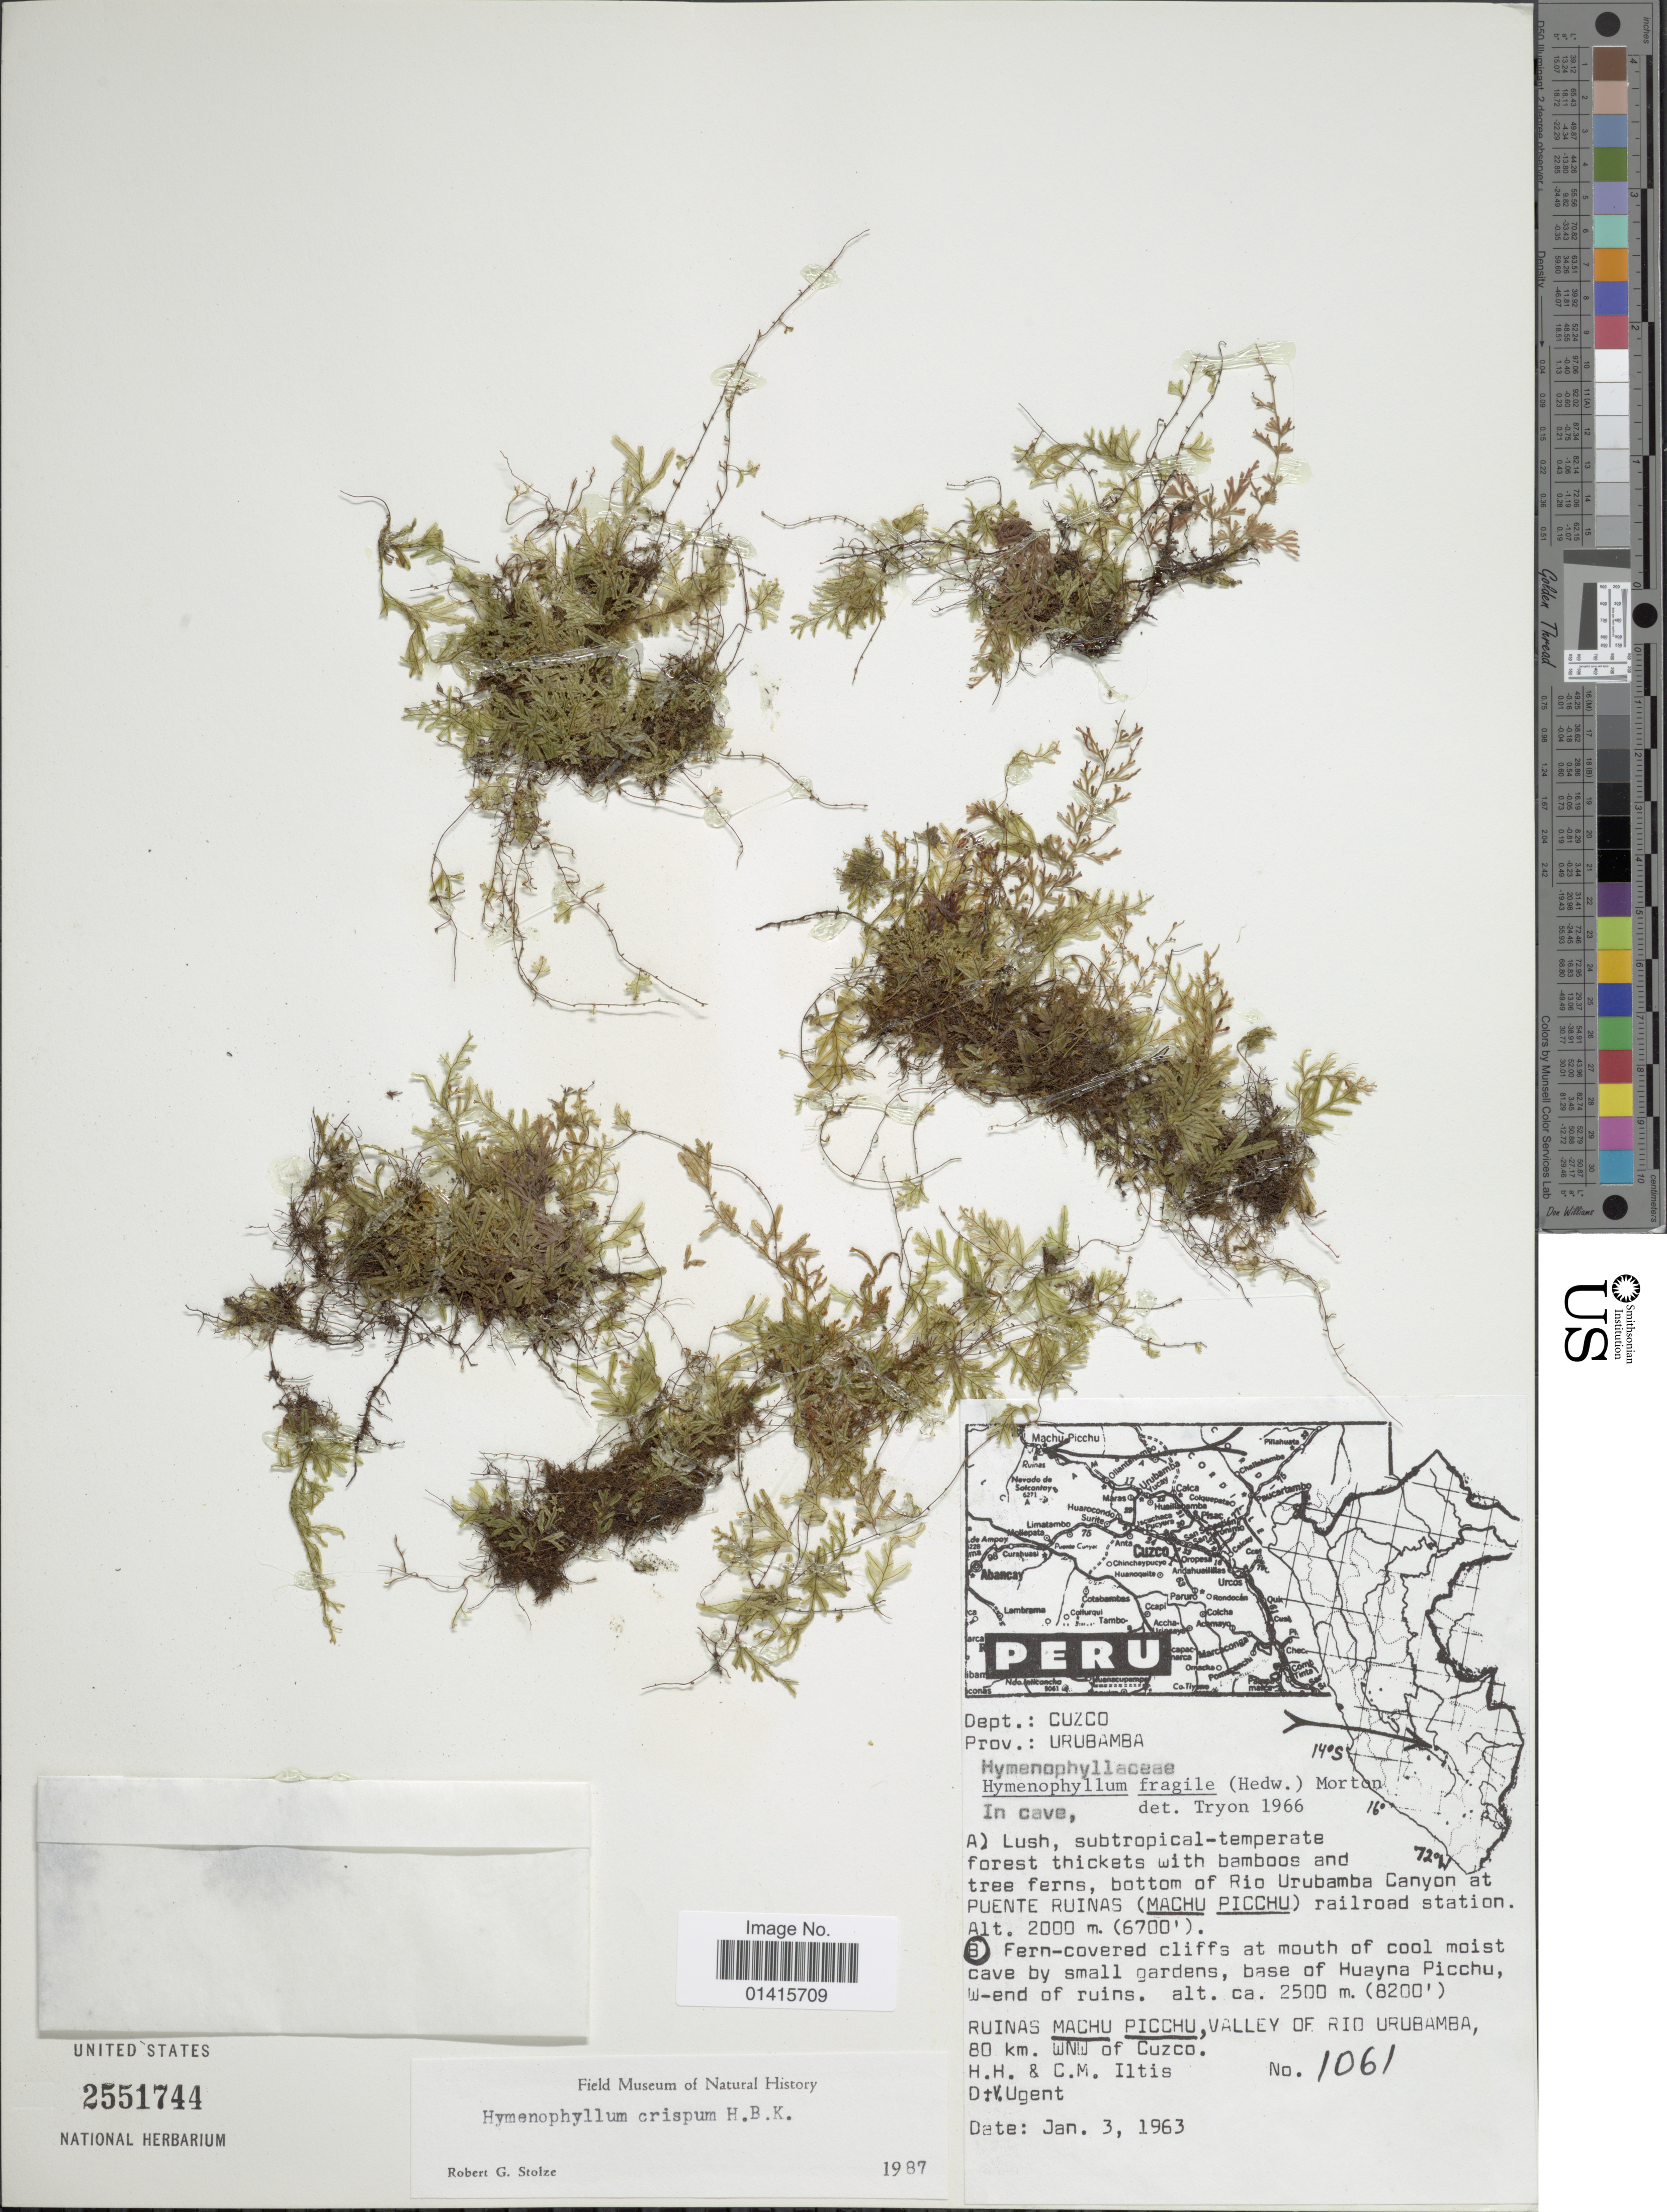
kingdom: Plantae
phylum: Tracheophyta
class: Polypodiopsida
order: Hymenophyllales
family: Hymenophyllaceae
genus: Hymenophyllum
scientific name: Hymenophyllum crispum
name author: Kunth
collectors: H. H. Iltis, C. M Iltis, D. Ugent & V. Ugent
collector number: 1061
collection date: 1963-01-03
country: Peru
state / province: Cusco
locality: Dept.: Cuzco, Prov.: Urubamba, fern-covered cliffs at mouth of cool moist cabe by small gardens, base of Hayna Picchu, W-end of ruins, Ruinas Machu Picchu, valley of Rio Urubamba 80km WNW of Cuzco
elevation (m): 2500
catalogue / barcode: US 2551744